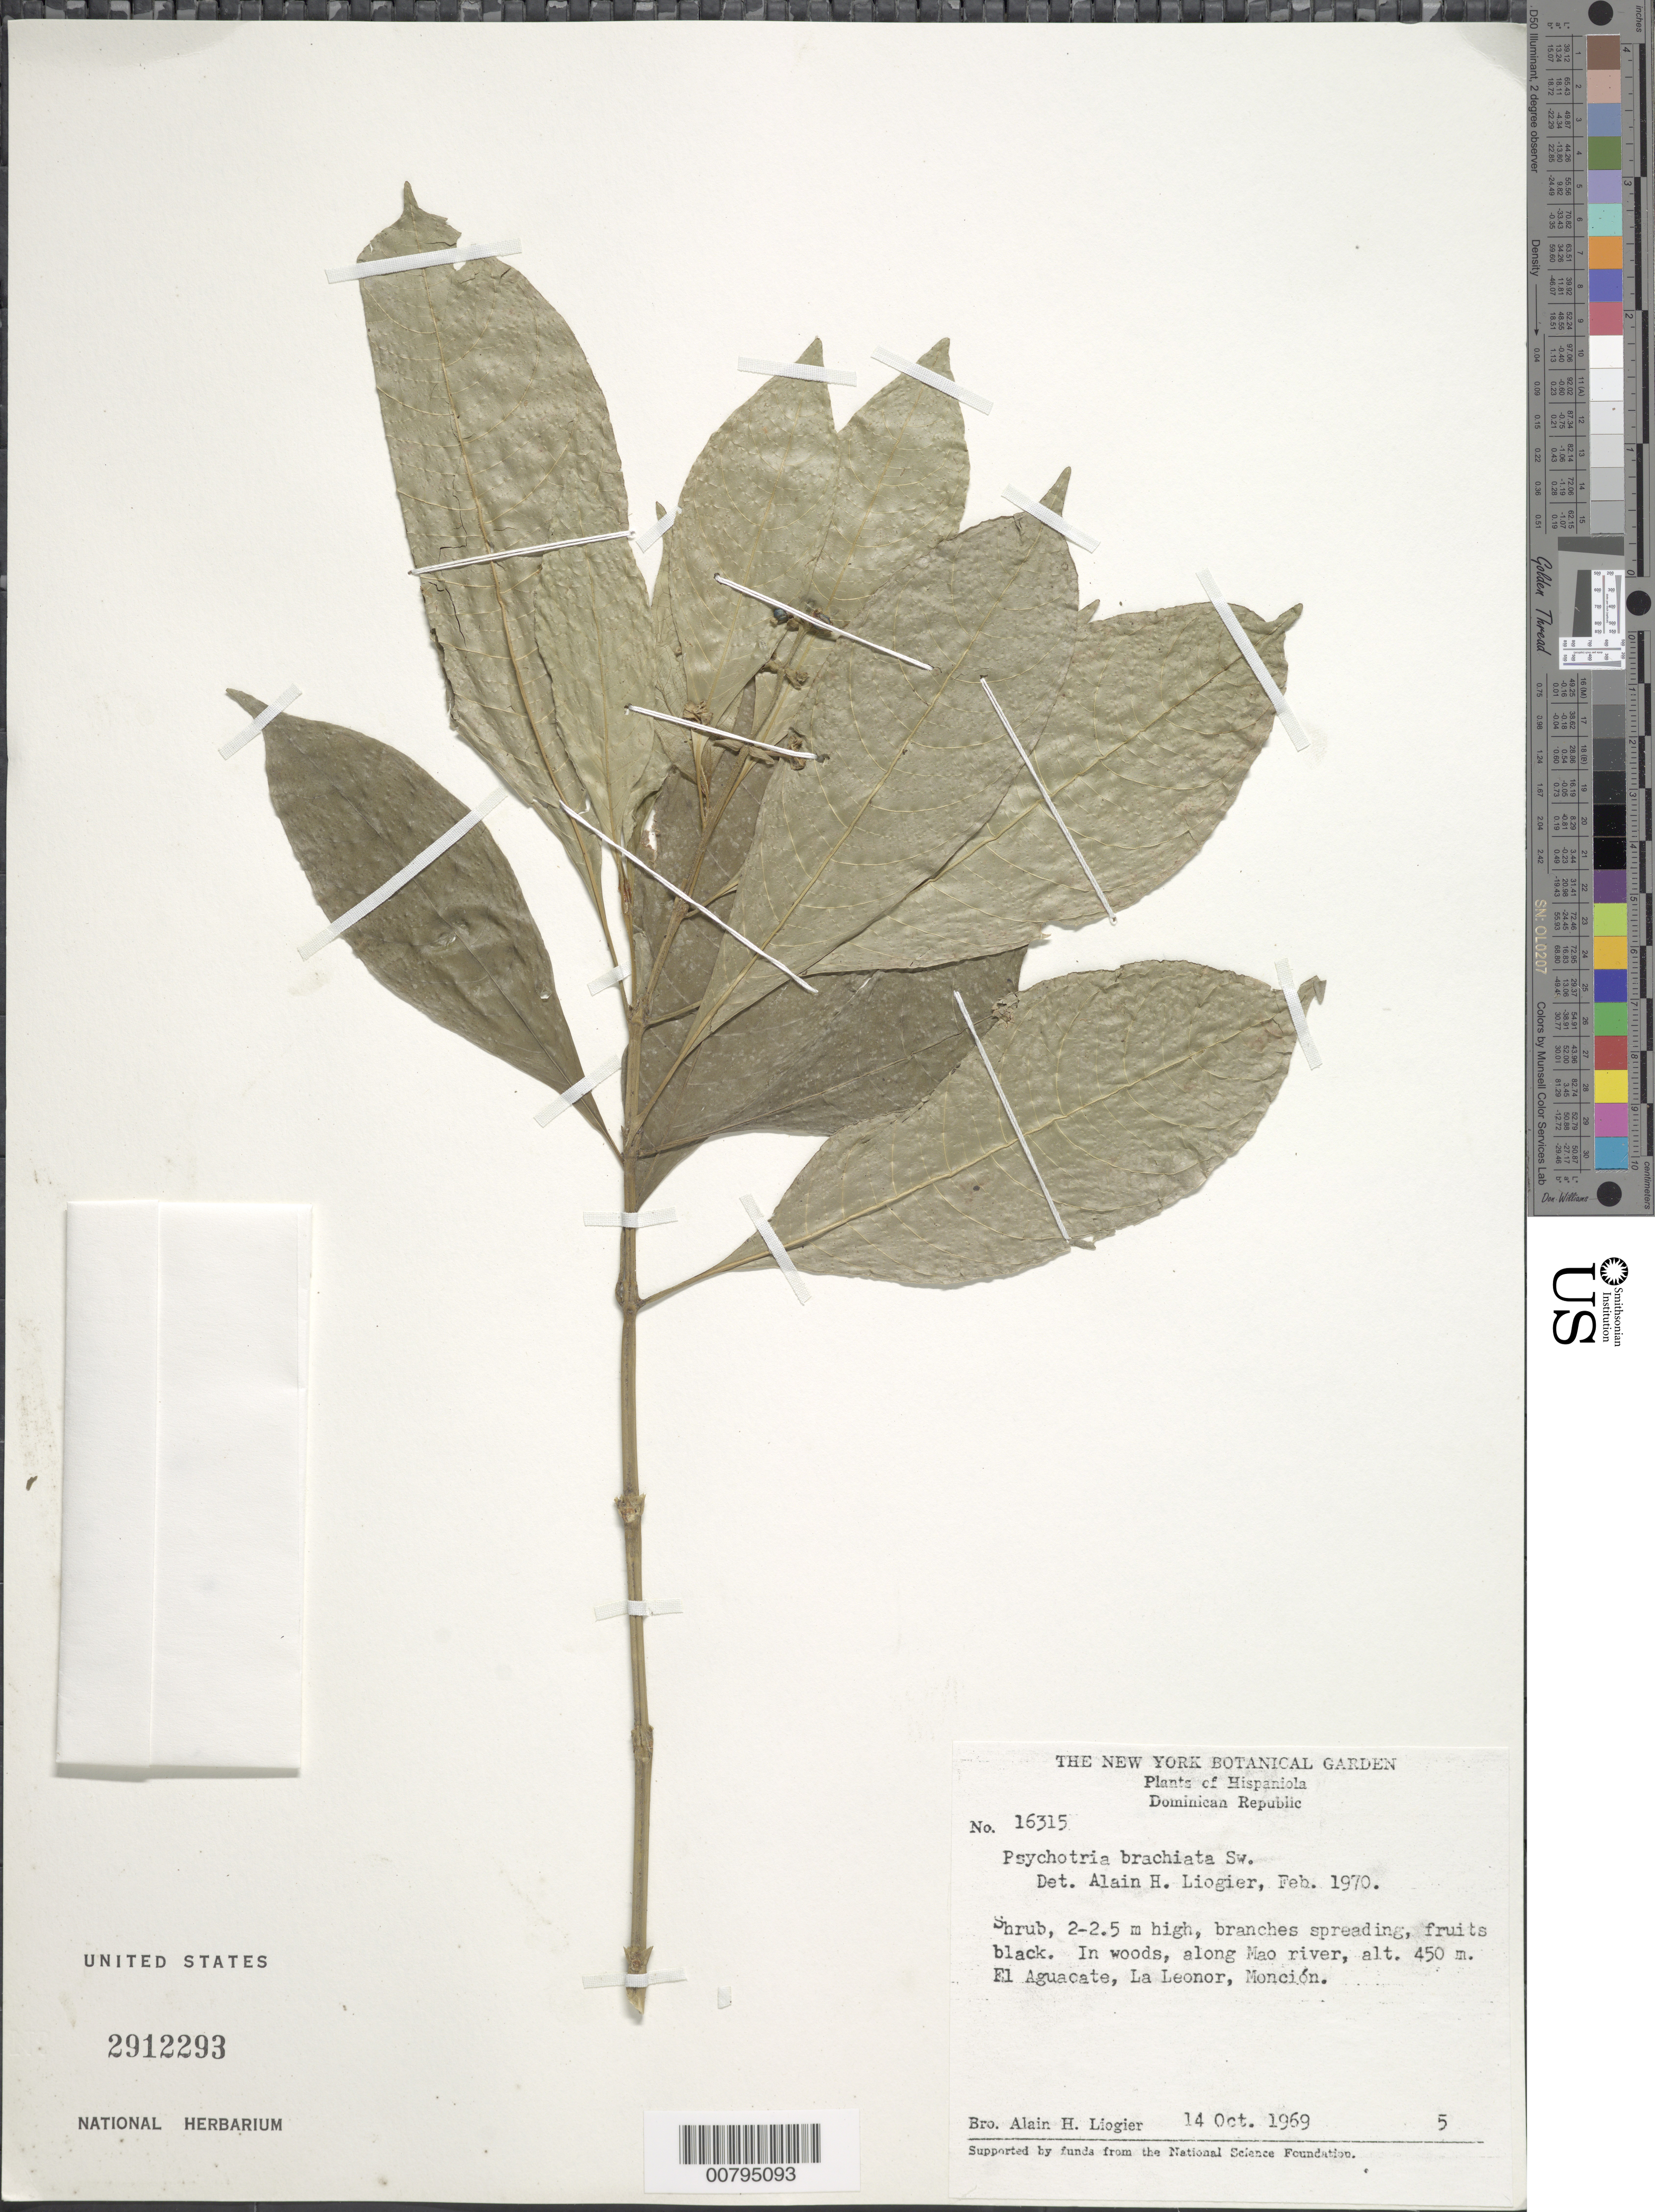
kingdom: Plantae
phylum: Tracheophyta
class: Magnoliopsida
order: Gentianales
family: Rubiaceae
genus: Psychotria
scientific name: Psychotria berteroana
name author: DC.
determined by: Liogier, Alain H.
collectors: A. H. Liogier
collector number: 16315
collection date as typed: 14 Oct 1969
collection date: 1969-10-14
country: Dominican Republic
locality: El Aguacate, La Leonor, Moncion. Along Mao River.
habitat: In woods, along river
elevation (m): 450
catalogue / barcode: US 2912293